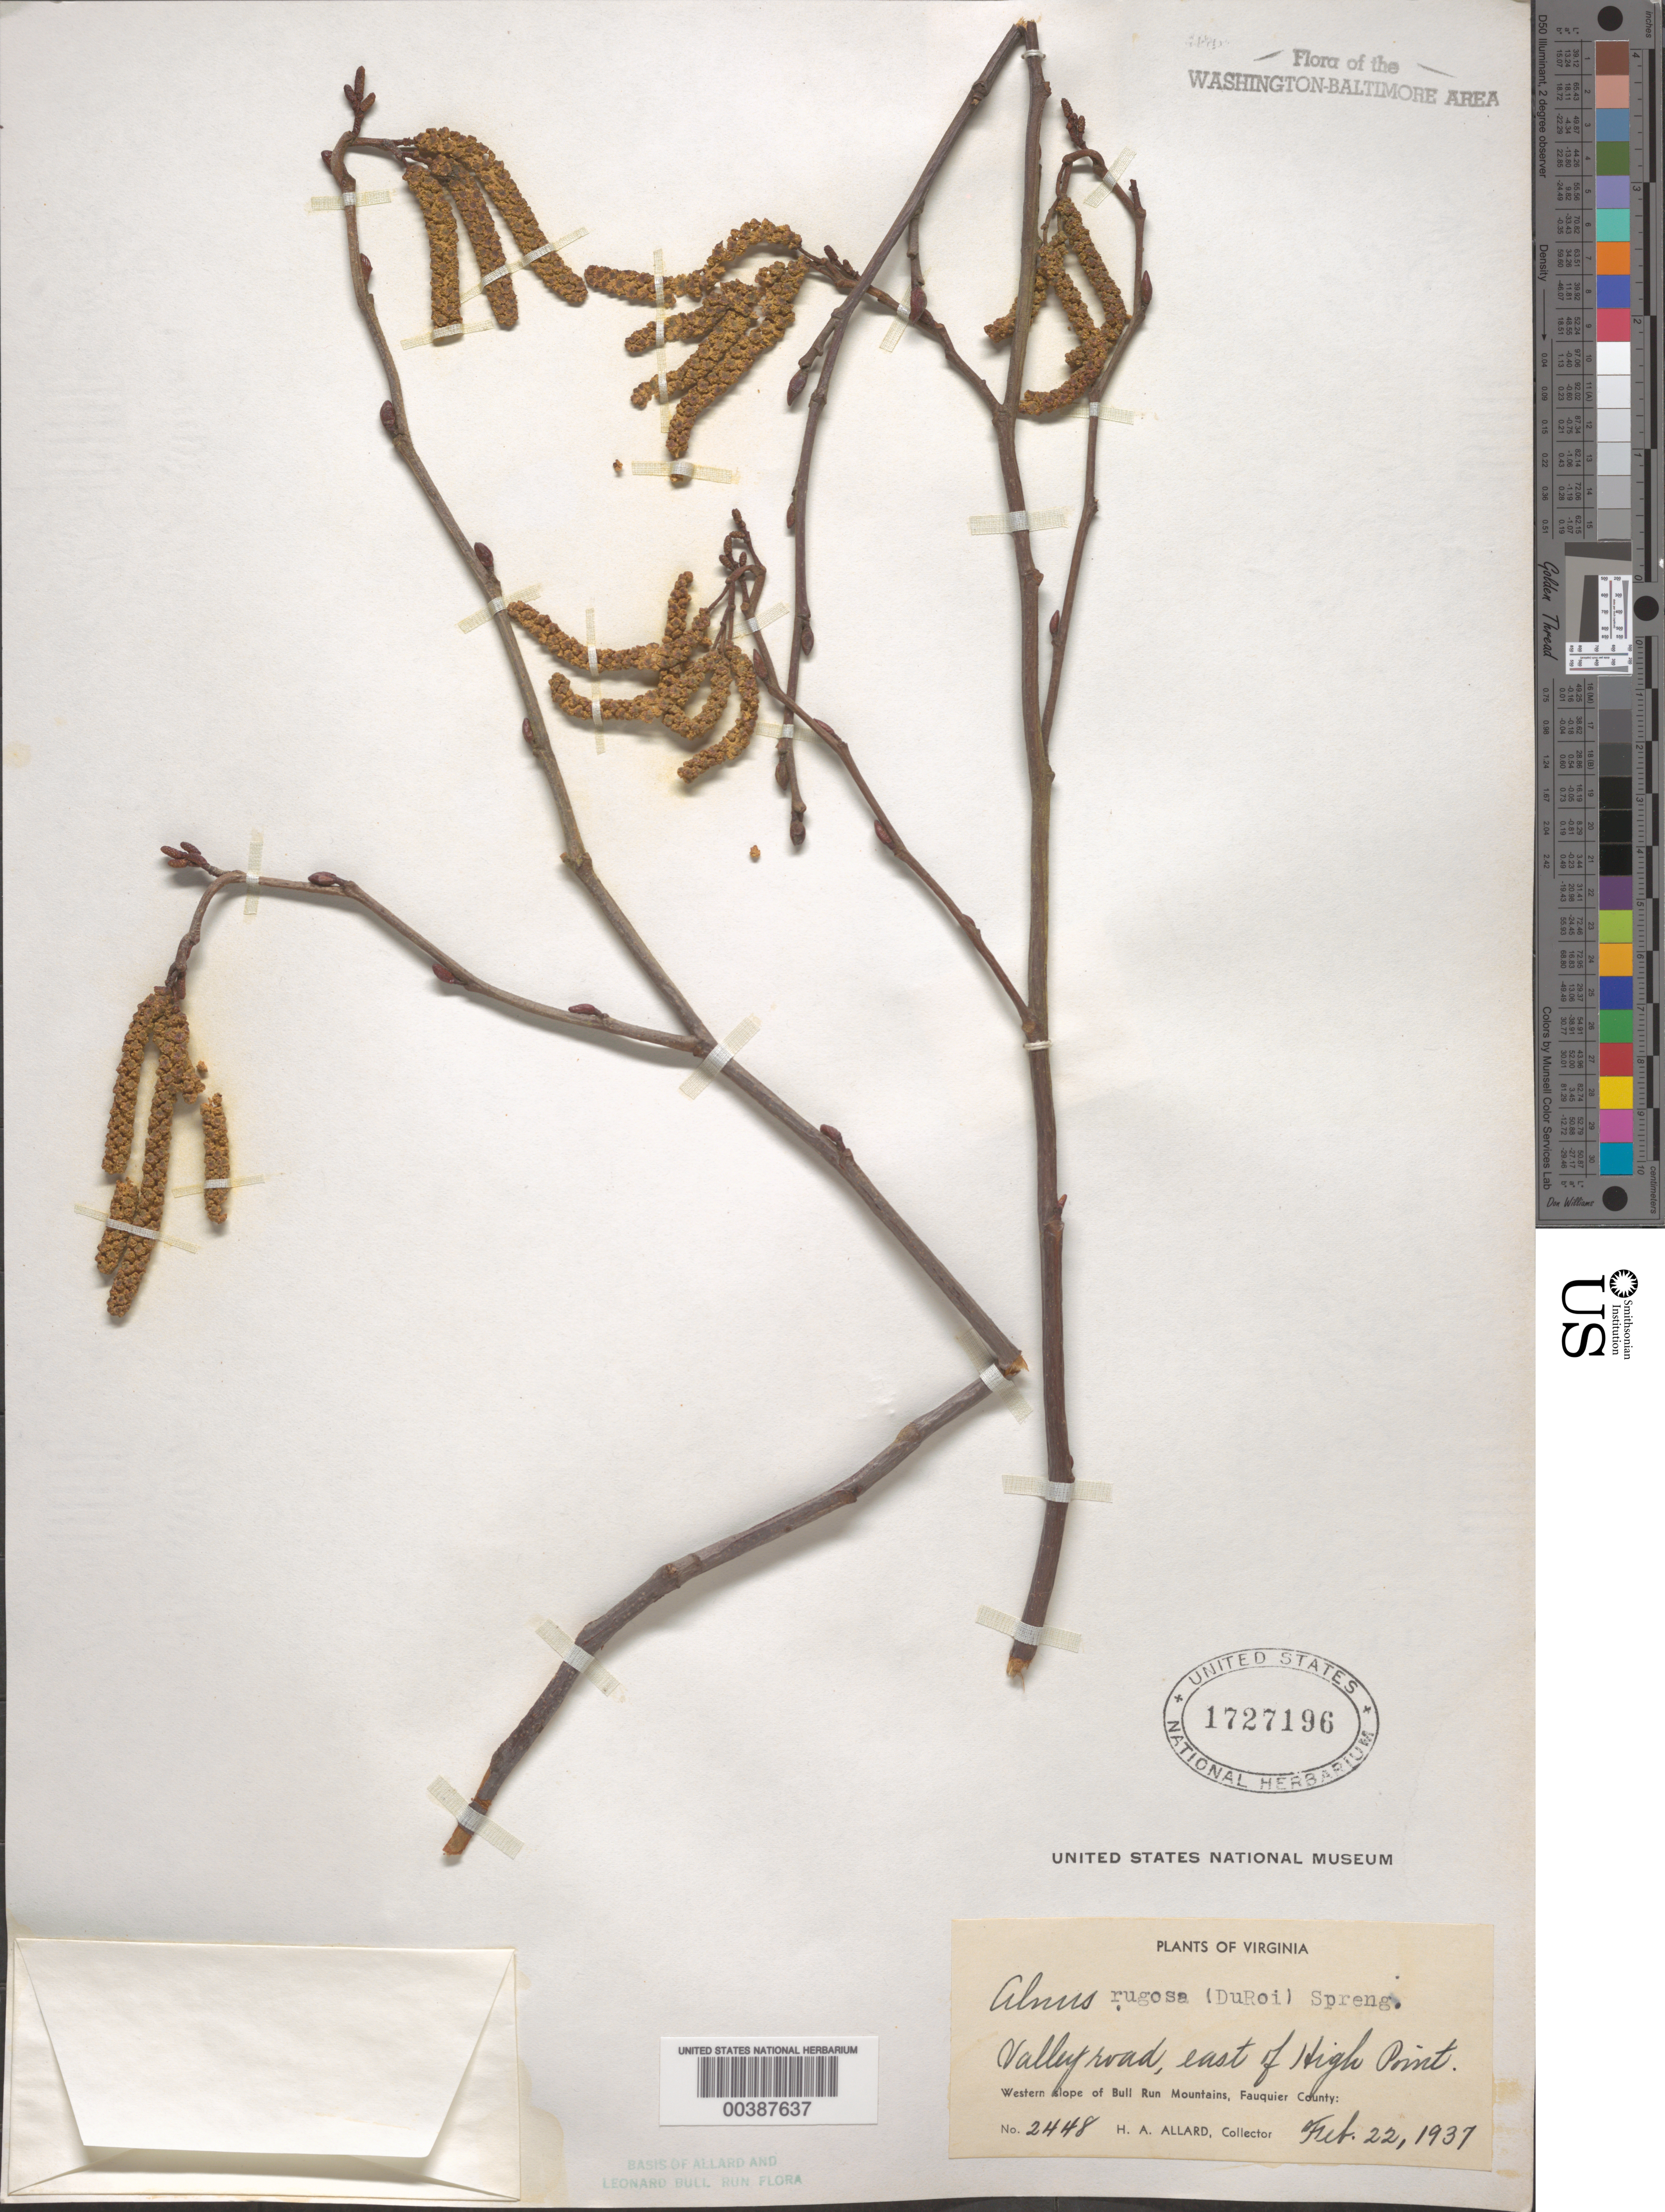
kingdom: Plantae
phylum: Tracheophyta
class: Magnoliopsida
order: Fagales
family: Betulaceae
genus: Alnus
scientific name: Alnus serrulata var. vulgaris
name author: Fernald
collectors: H. A. Allard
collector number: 2448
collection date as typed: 22 Feb 1937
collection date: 1937-02-22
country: United States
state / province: Virginia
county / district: Fauquier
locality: East of High Point, Valley Road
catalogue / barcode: US 1727196